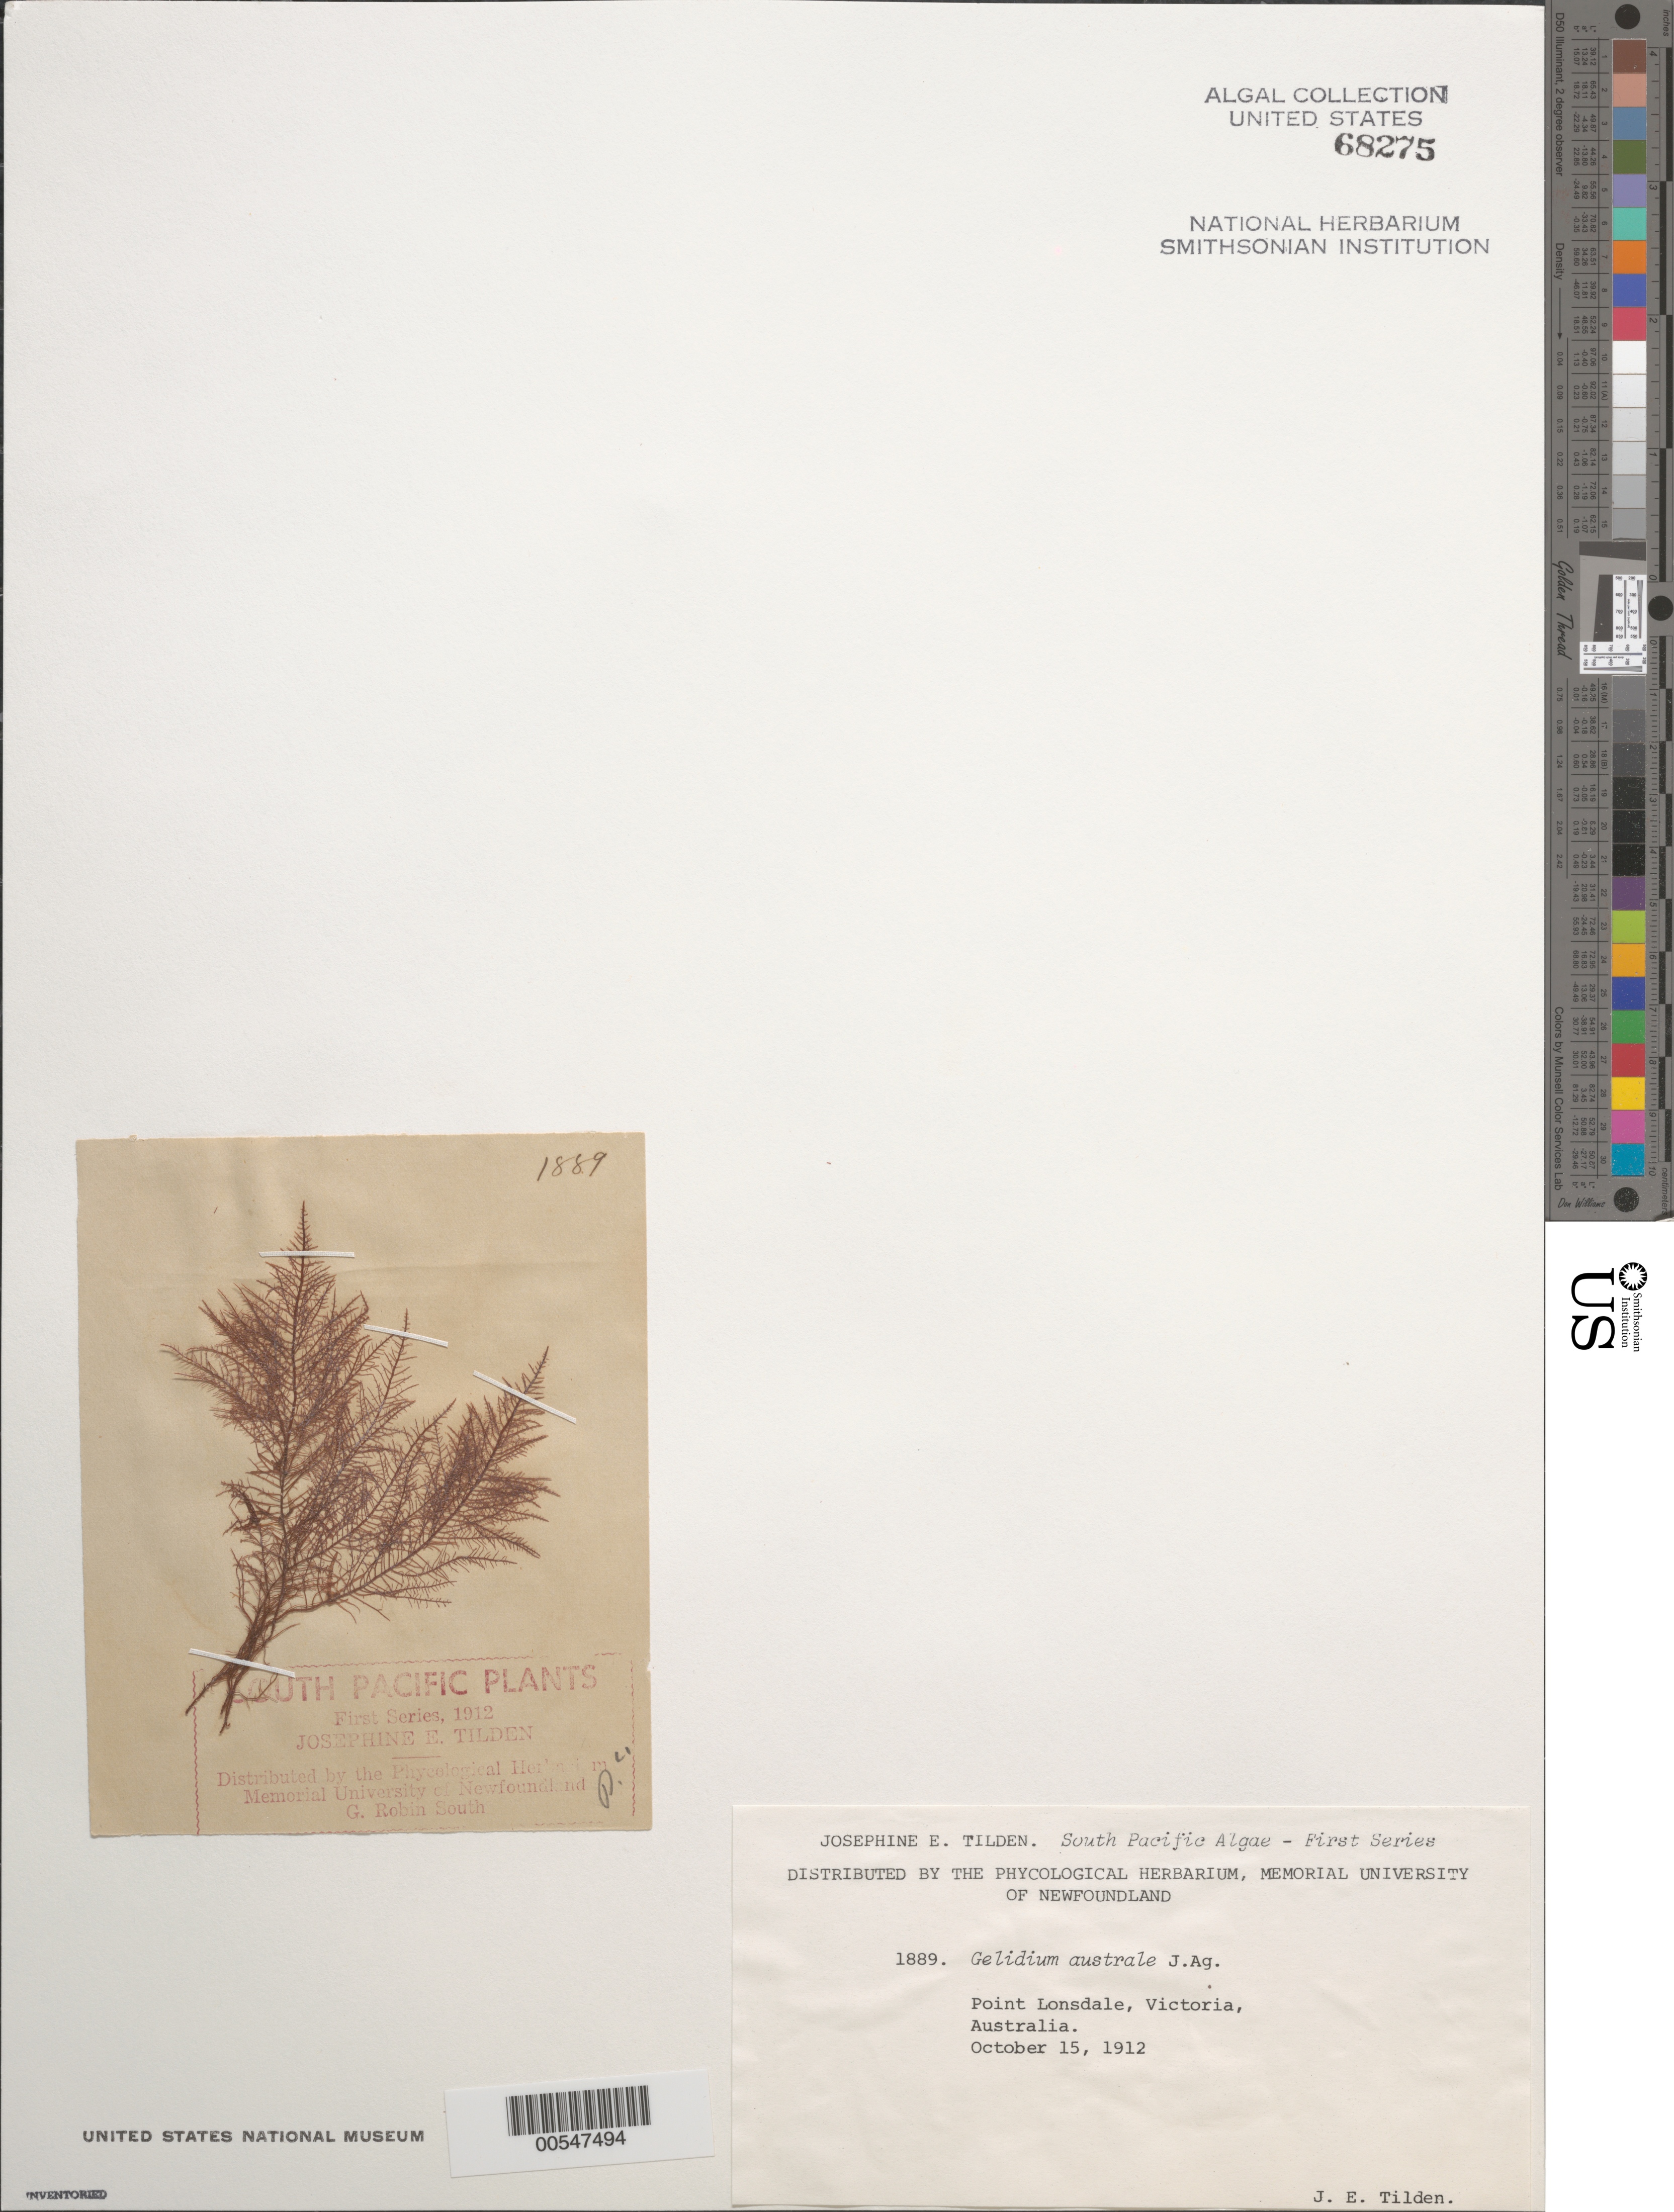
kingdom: Plantae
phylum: Rhodophyta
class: Florideophyceae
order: Gelidiales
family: Gelidiaceae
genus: Gelidium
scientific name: Gelidium australe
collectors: J. E. Tilden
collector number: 1889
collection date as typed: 15 Oct 1912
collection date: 1912-10-15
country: Australia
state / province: Victoria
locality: Point lonsdale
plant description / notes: Tilden, South Pacific Plants, First Series, 1912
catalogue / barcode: US 68275